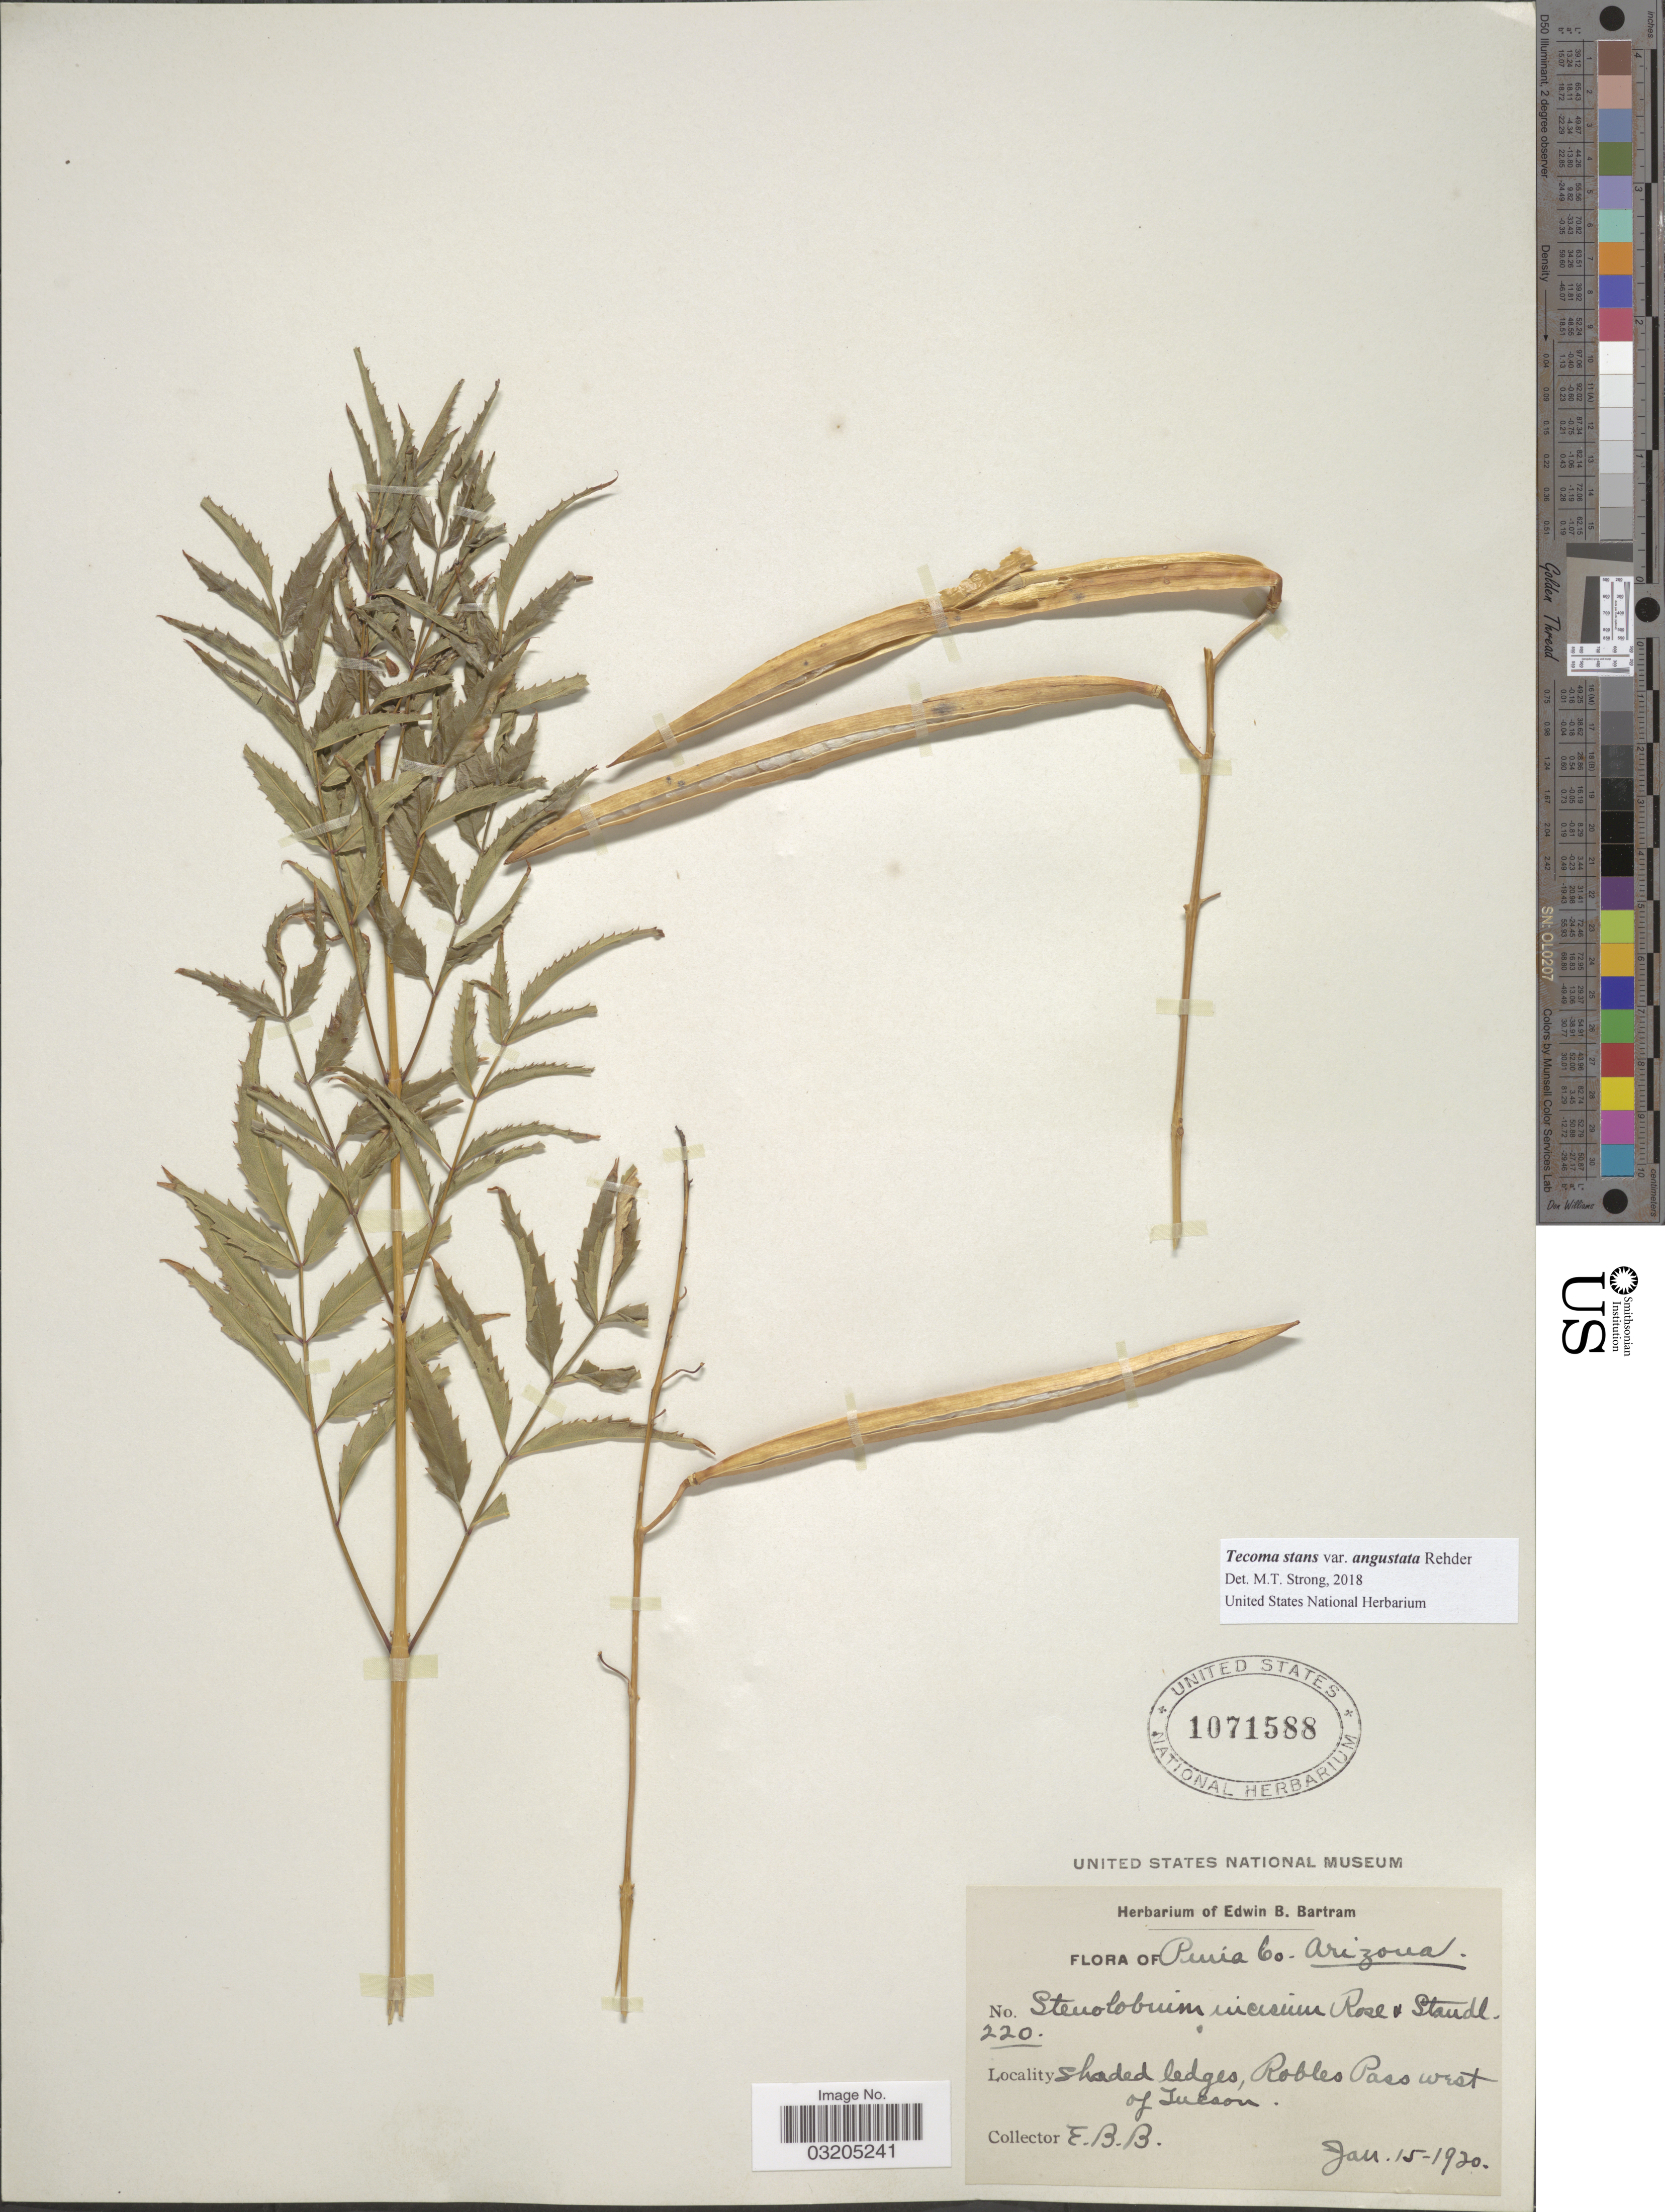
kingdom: Plantae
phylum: Tracheophyta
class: Magnoliopsida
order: Lamiales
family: Bignoniaceae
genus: Tecoma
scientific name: Tecoma stans var. angustata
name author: Rehder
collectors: E. B. Bartram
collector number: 220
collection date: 1920-01-15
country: United States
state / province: Arizona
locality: Pima Co. Robles Pass west of Tucson.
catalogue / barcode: US 1071588